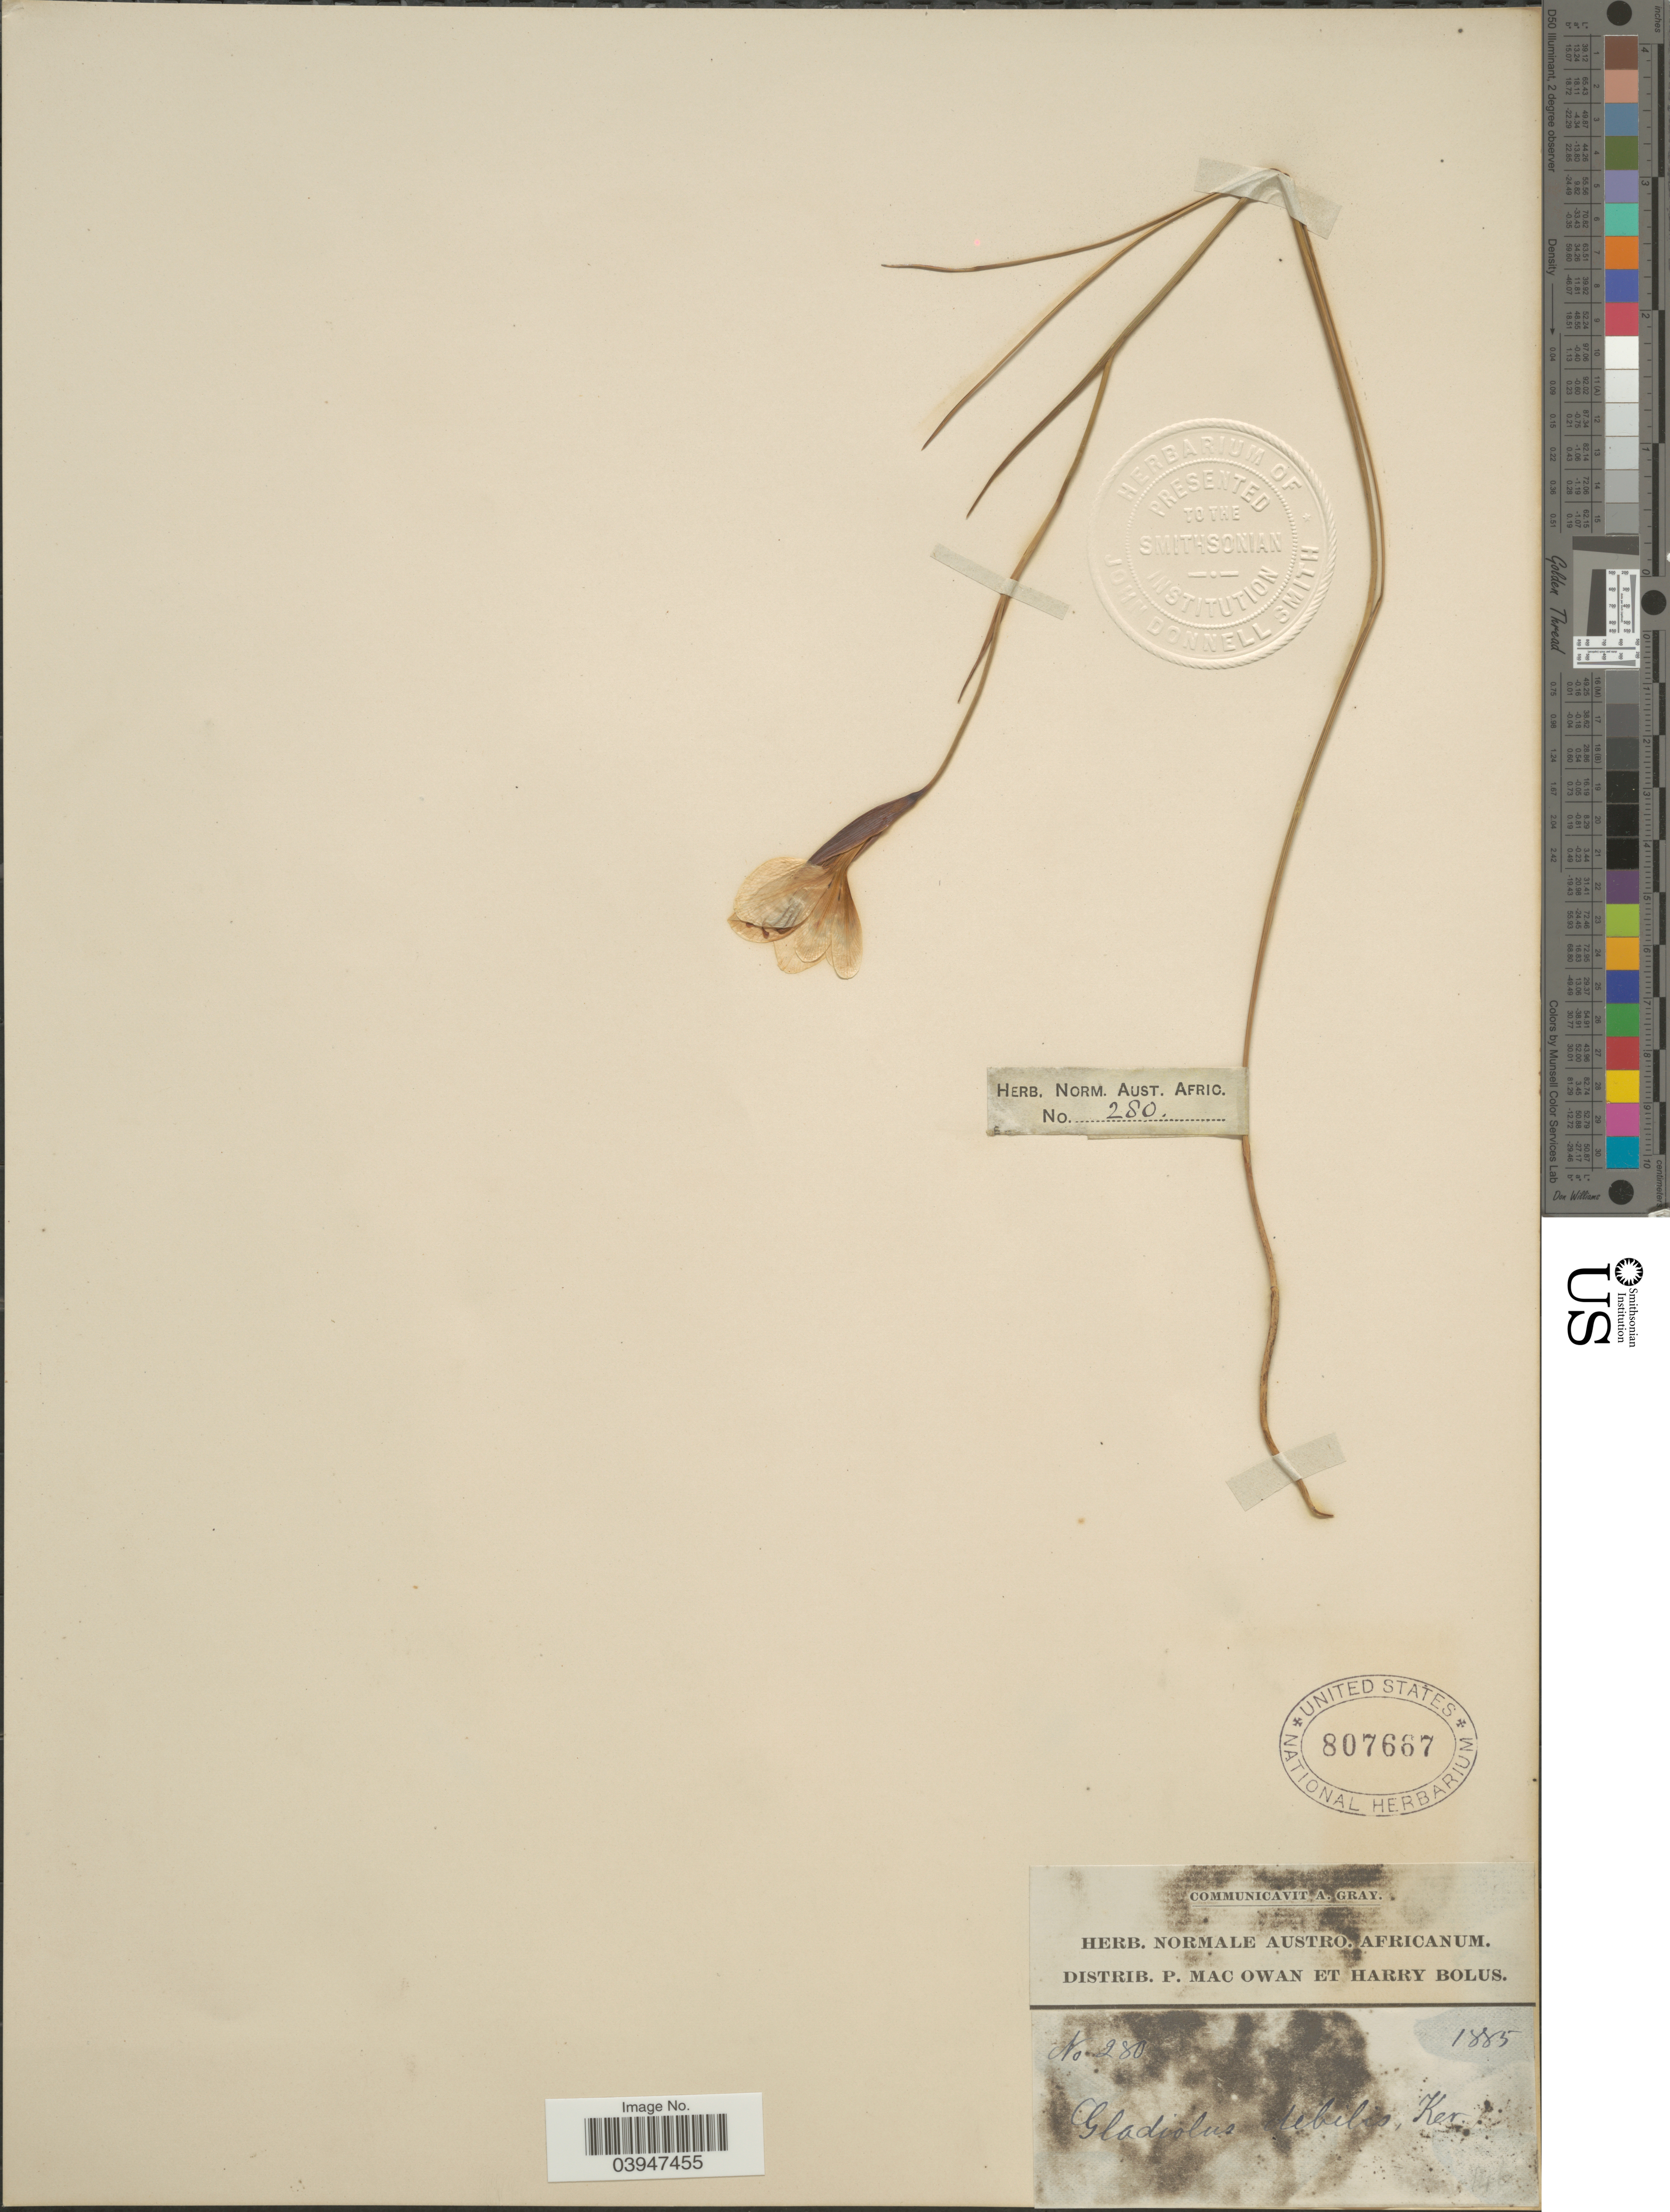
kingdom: Plantae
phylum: Tracheophyta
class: Liliopsida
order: Asparagales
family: Iridaceae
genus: Gladiolus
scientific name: Gladiolus debilis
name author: Ker Gawl.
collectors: P. MacOwan & H. Bolus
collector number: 280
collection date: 1885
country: South Africa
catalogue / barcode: US 807667